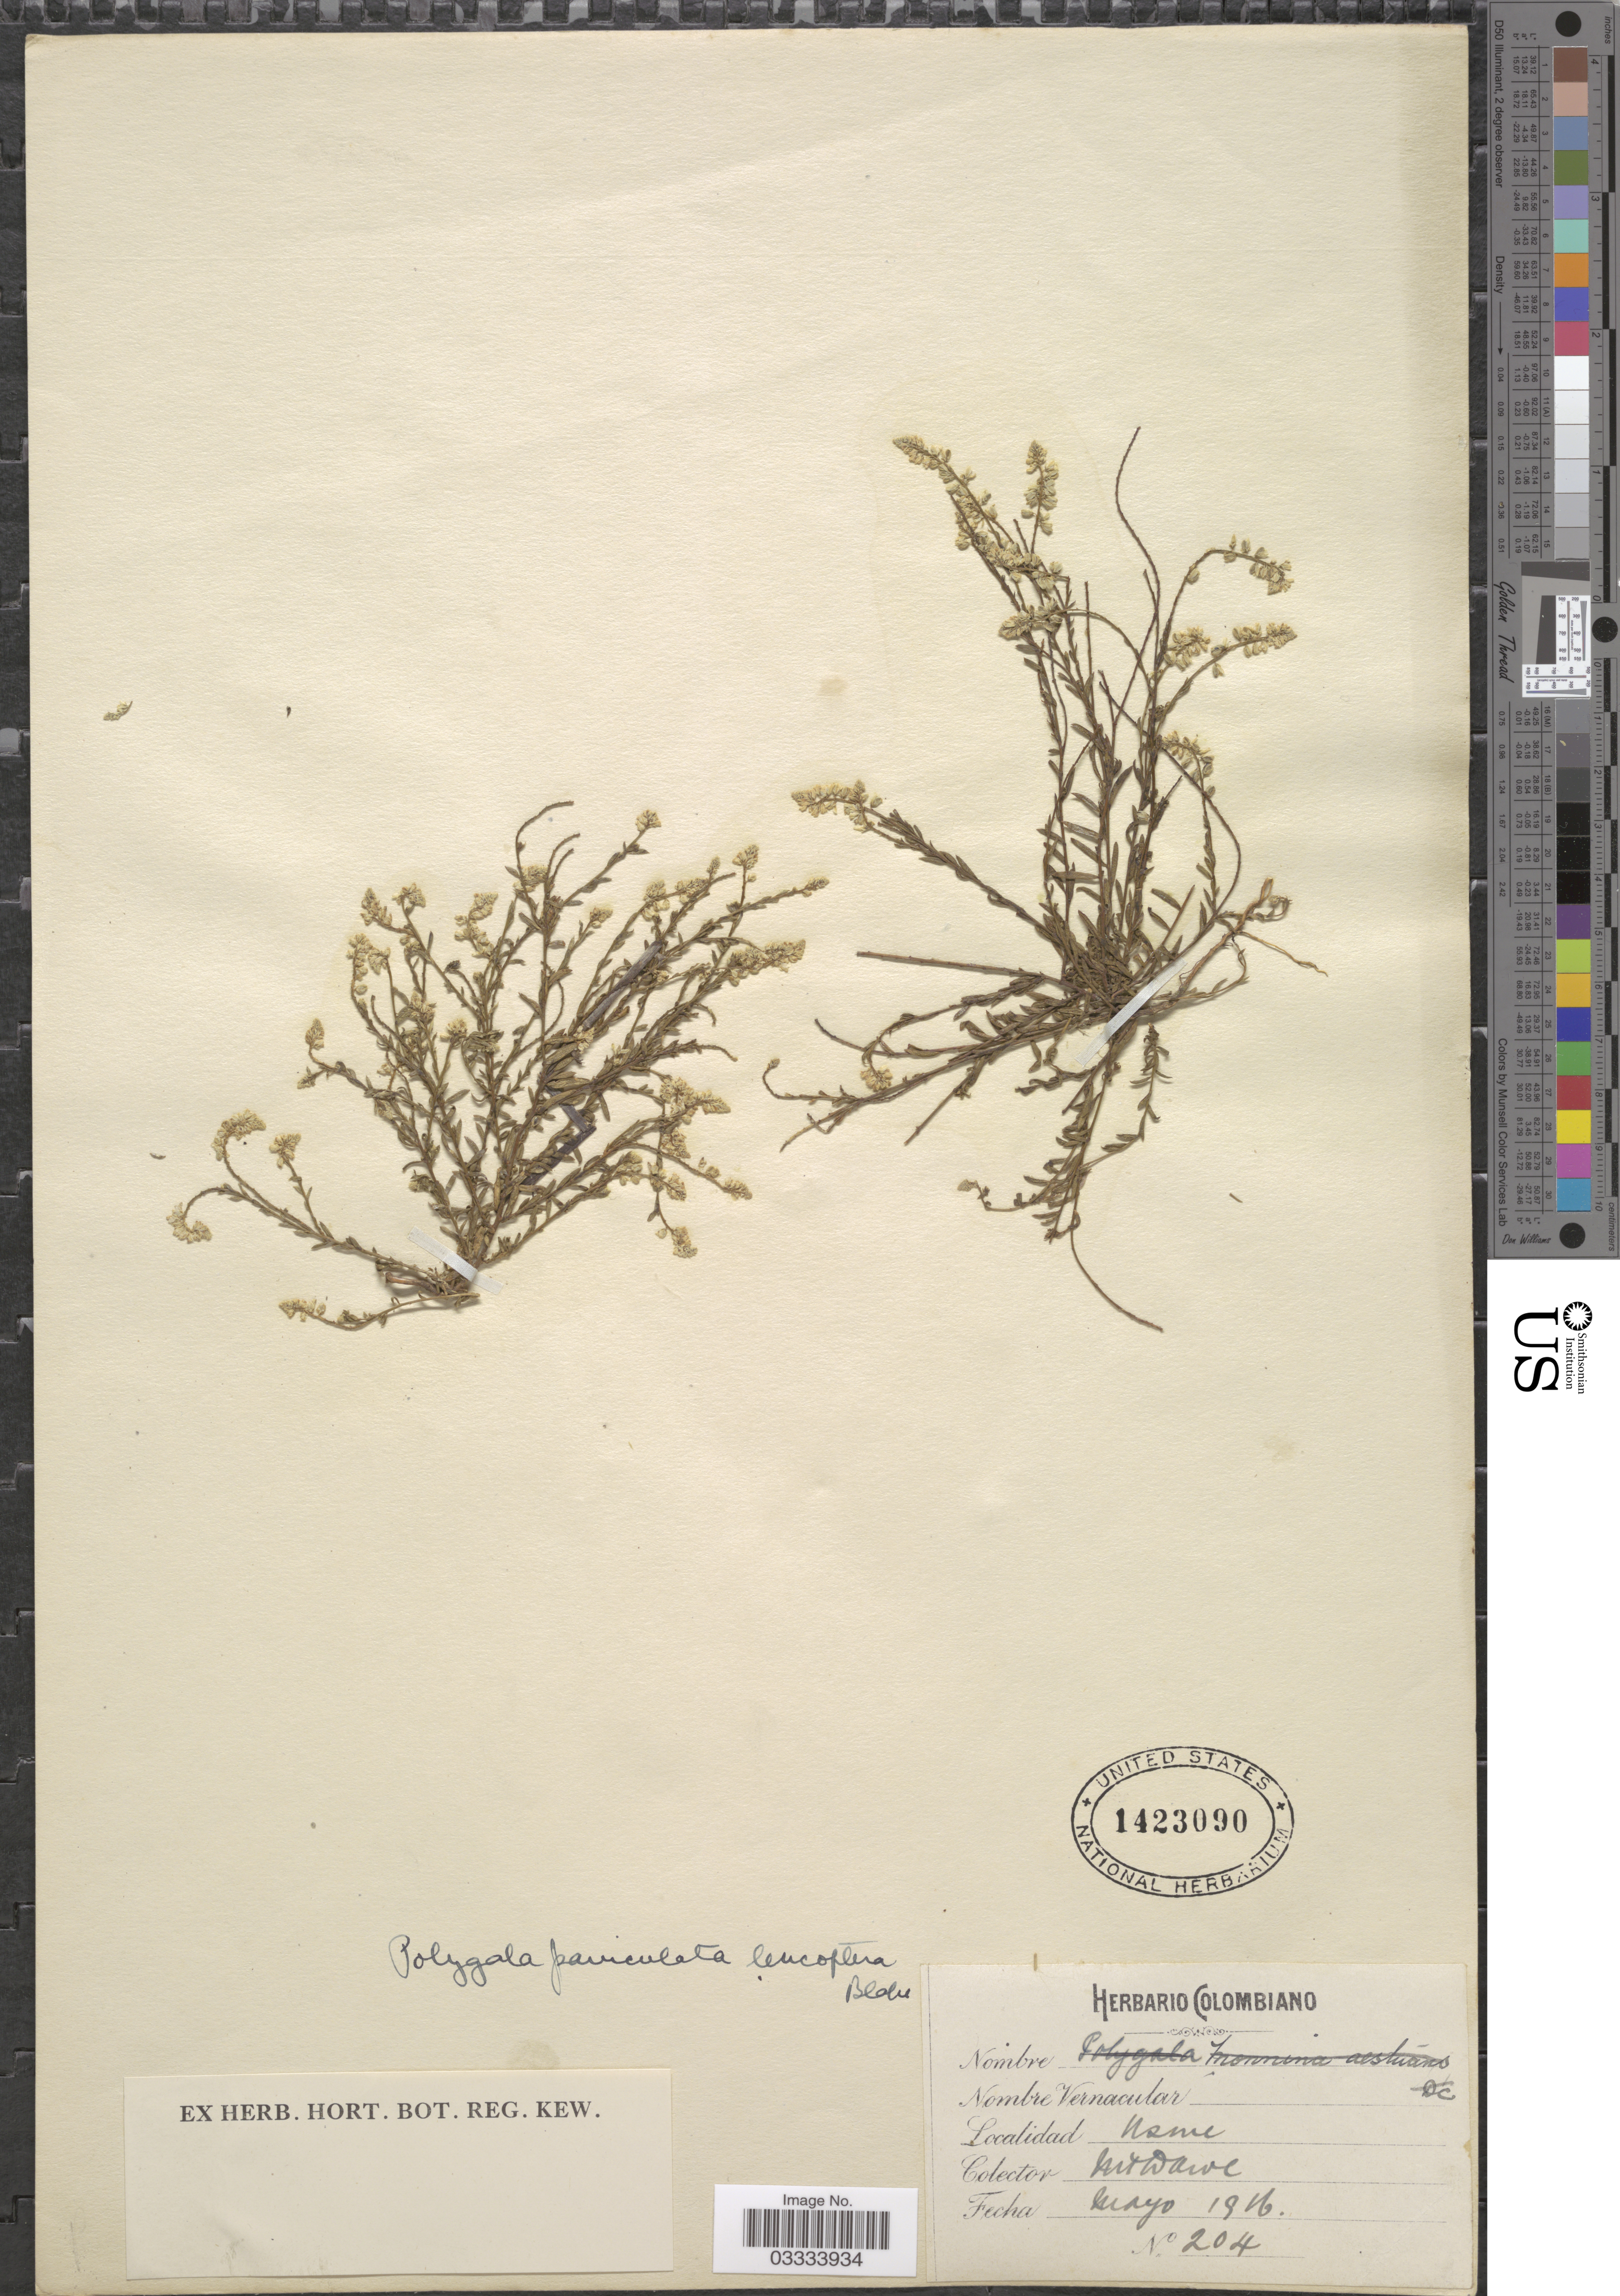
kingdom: Plantae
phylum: Tracheophyta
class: Magnoliopsida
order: Fabales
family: Polygalaceae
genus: Polygala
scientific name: Polygala paniculata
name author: L.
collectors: M. T. Dawe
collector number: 204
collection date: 1916-05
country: Colombia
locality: Usme.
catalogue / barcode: US 1423090